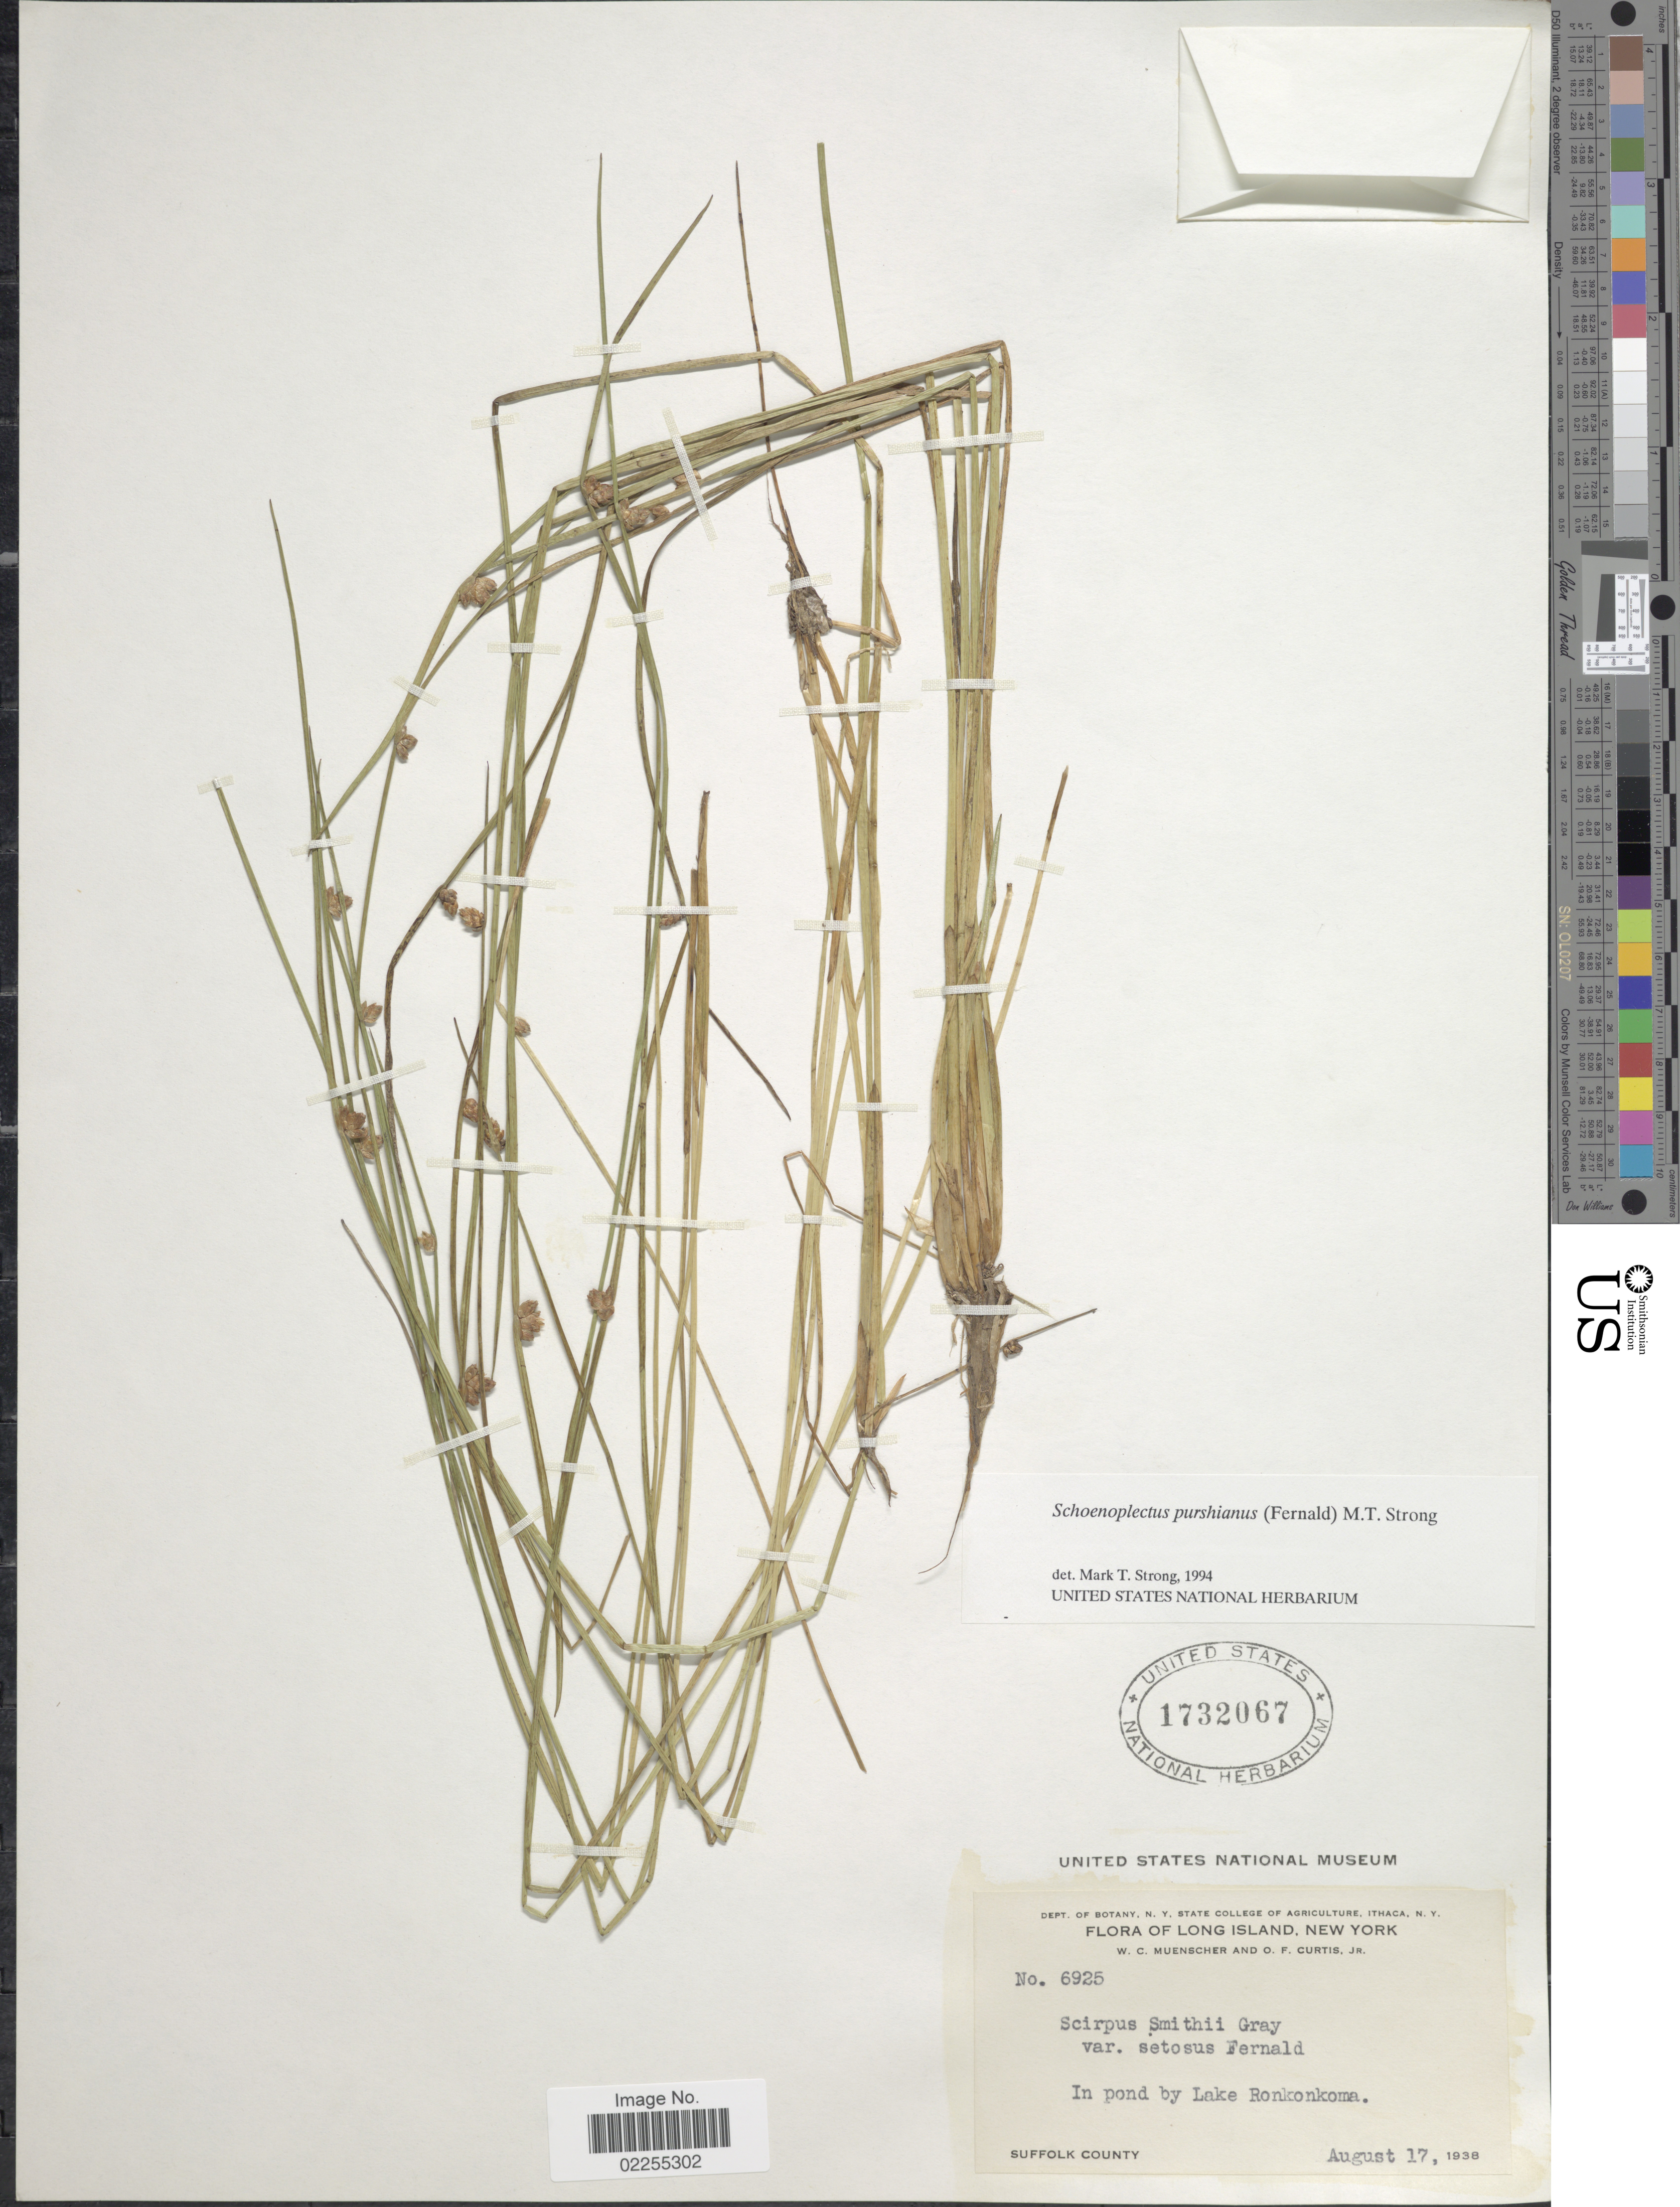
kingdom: Plantae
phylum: Tracheophyta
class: Liliopsida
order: Poales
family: Cyperaceae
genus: Schoenoplectus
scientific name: Schoenoplectus purshianus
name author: (Fernald) M.T. Strong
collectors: W. Muenscher & O. Curtis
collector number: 6925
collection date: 1938-08-17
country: United States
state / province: New York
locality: Long Island. In pond by Lake Ronkonkoma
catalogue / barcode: US 1732067